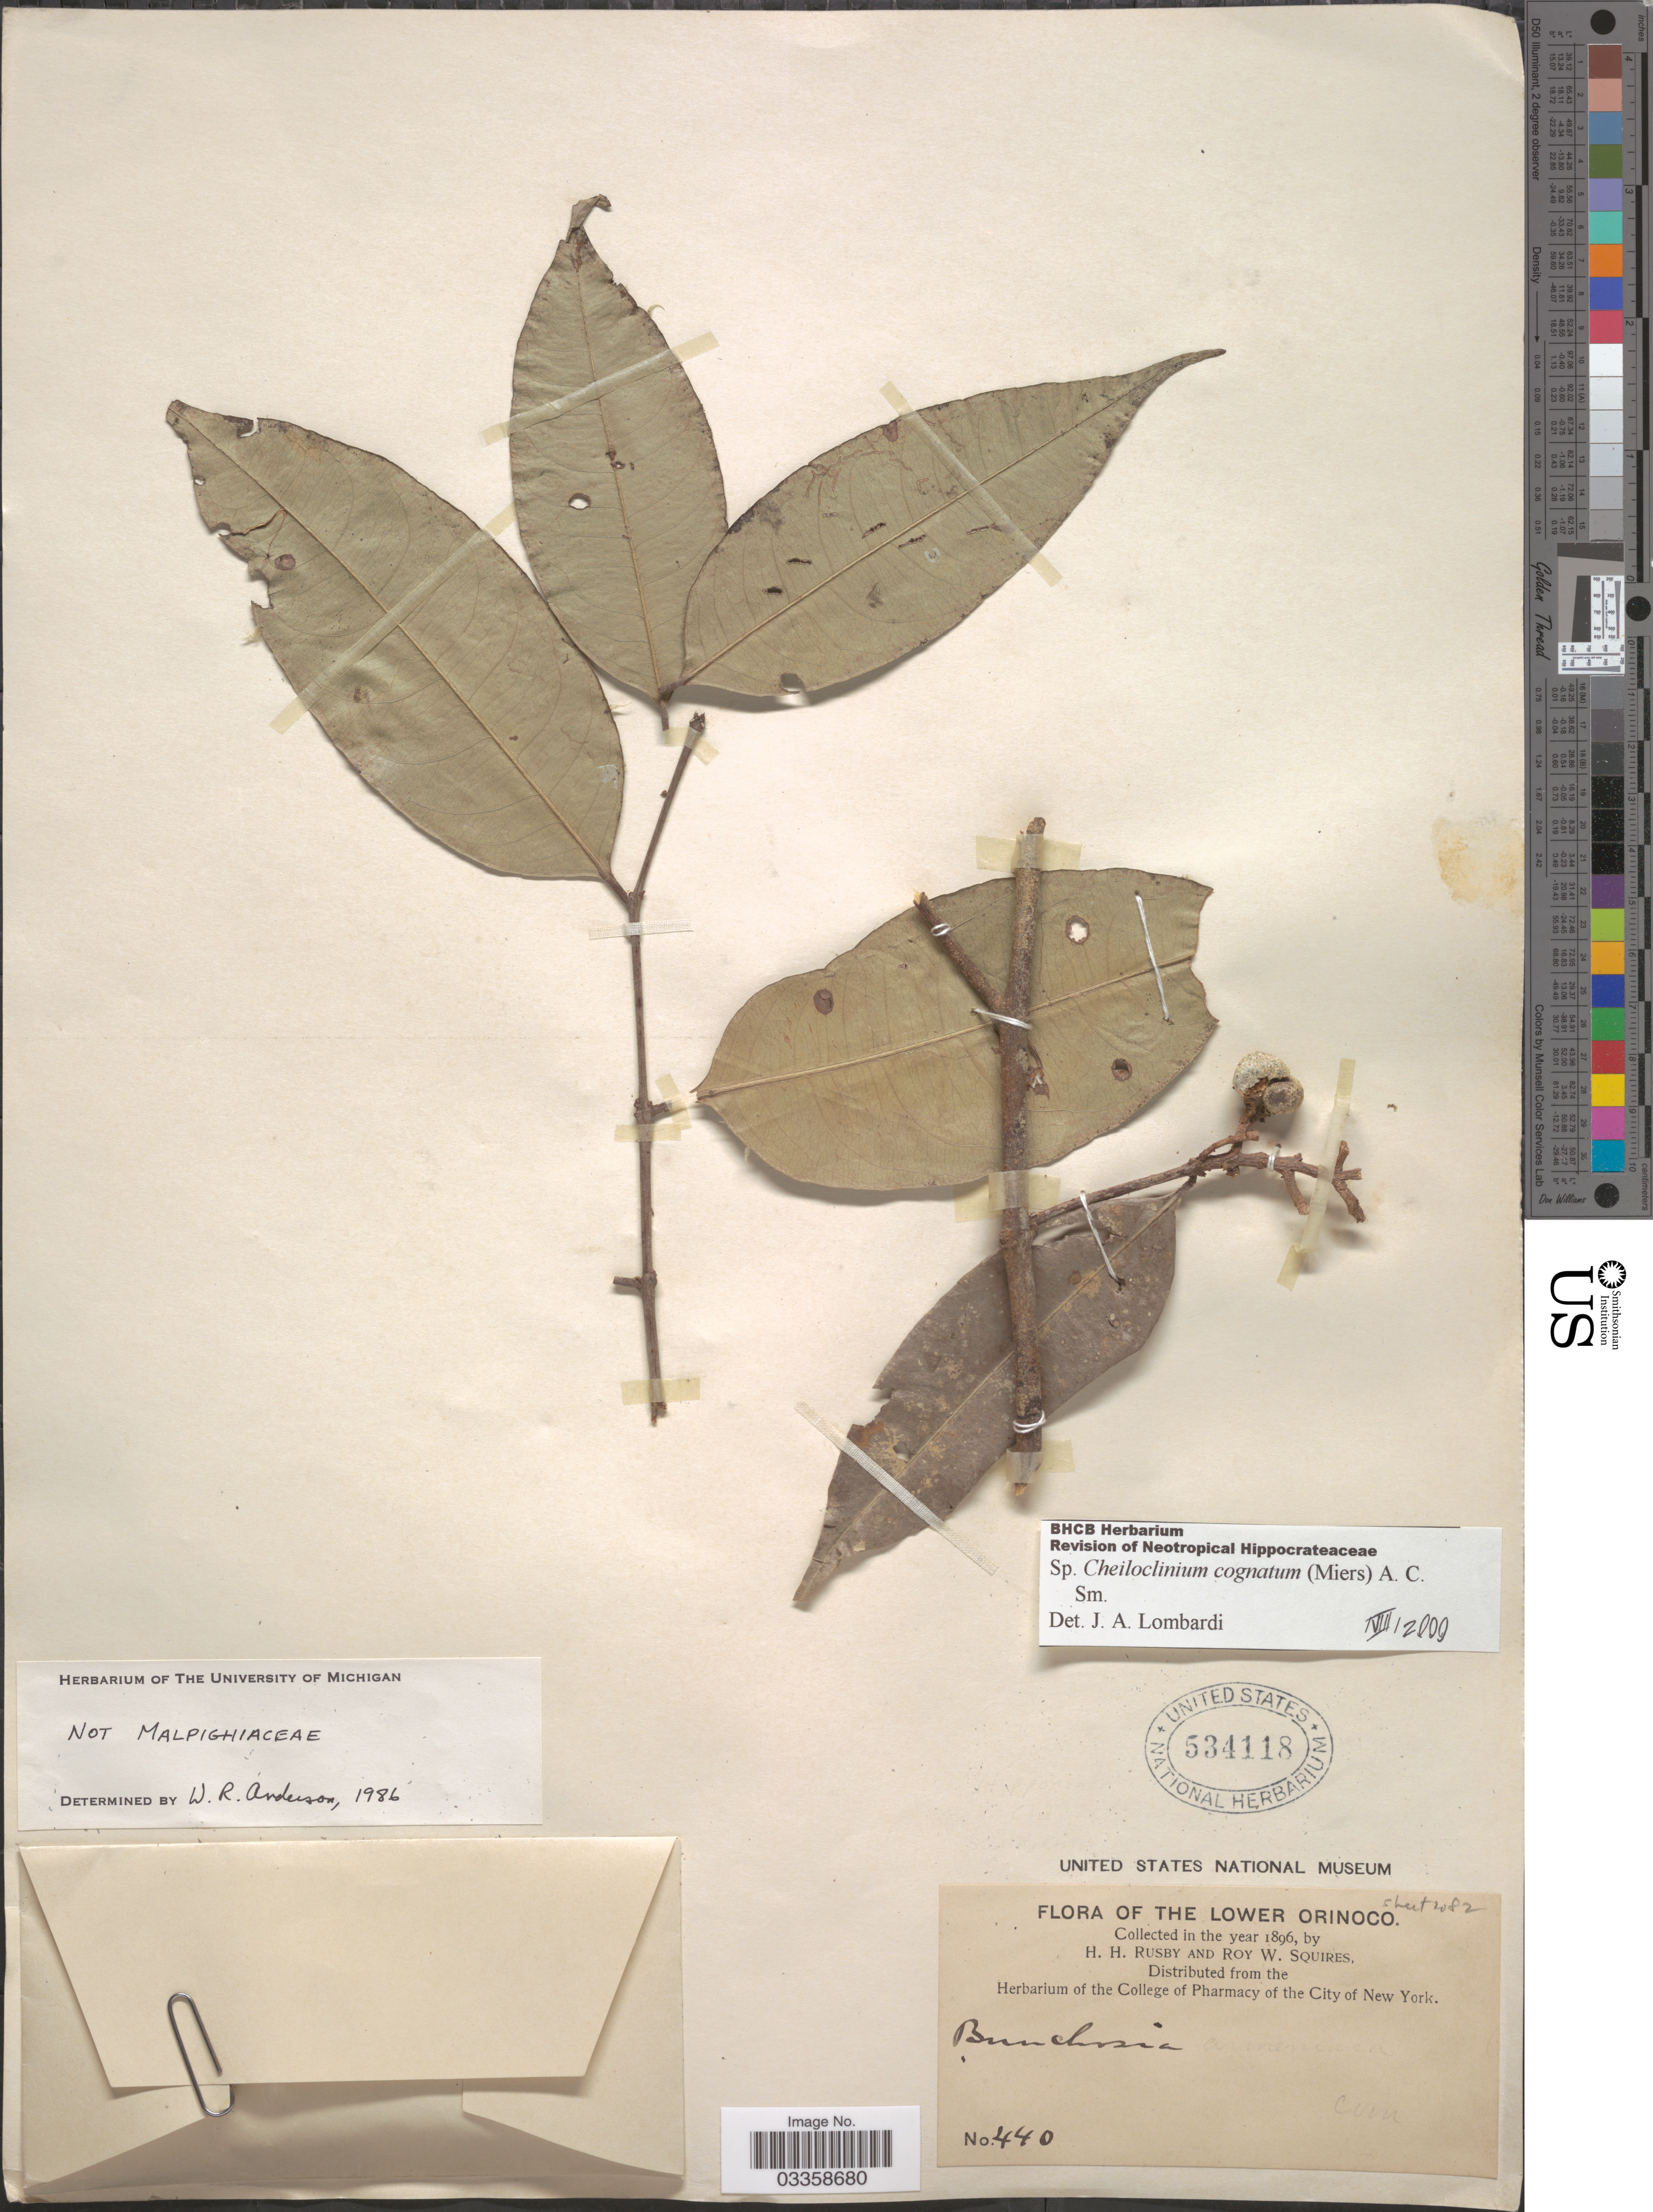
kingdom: Plantae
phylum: Tracheophyta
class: Magnoliopsida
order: Celastrales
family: Celastraceae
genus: Cheiloclinium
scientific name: Cheiloclinium cognatum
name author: (Miers) A.C. Sm.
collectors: H. H. Rusby & R. Squires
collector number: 440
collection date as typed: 1896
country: Venezuela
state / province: Delta Amacuro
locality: Lower Orinoco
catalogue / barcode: US 534118